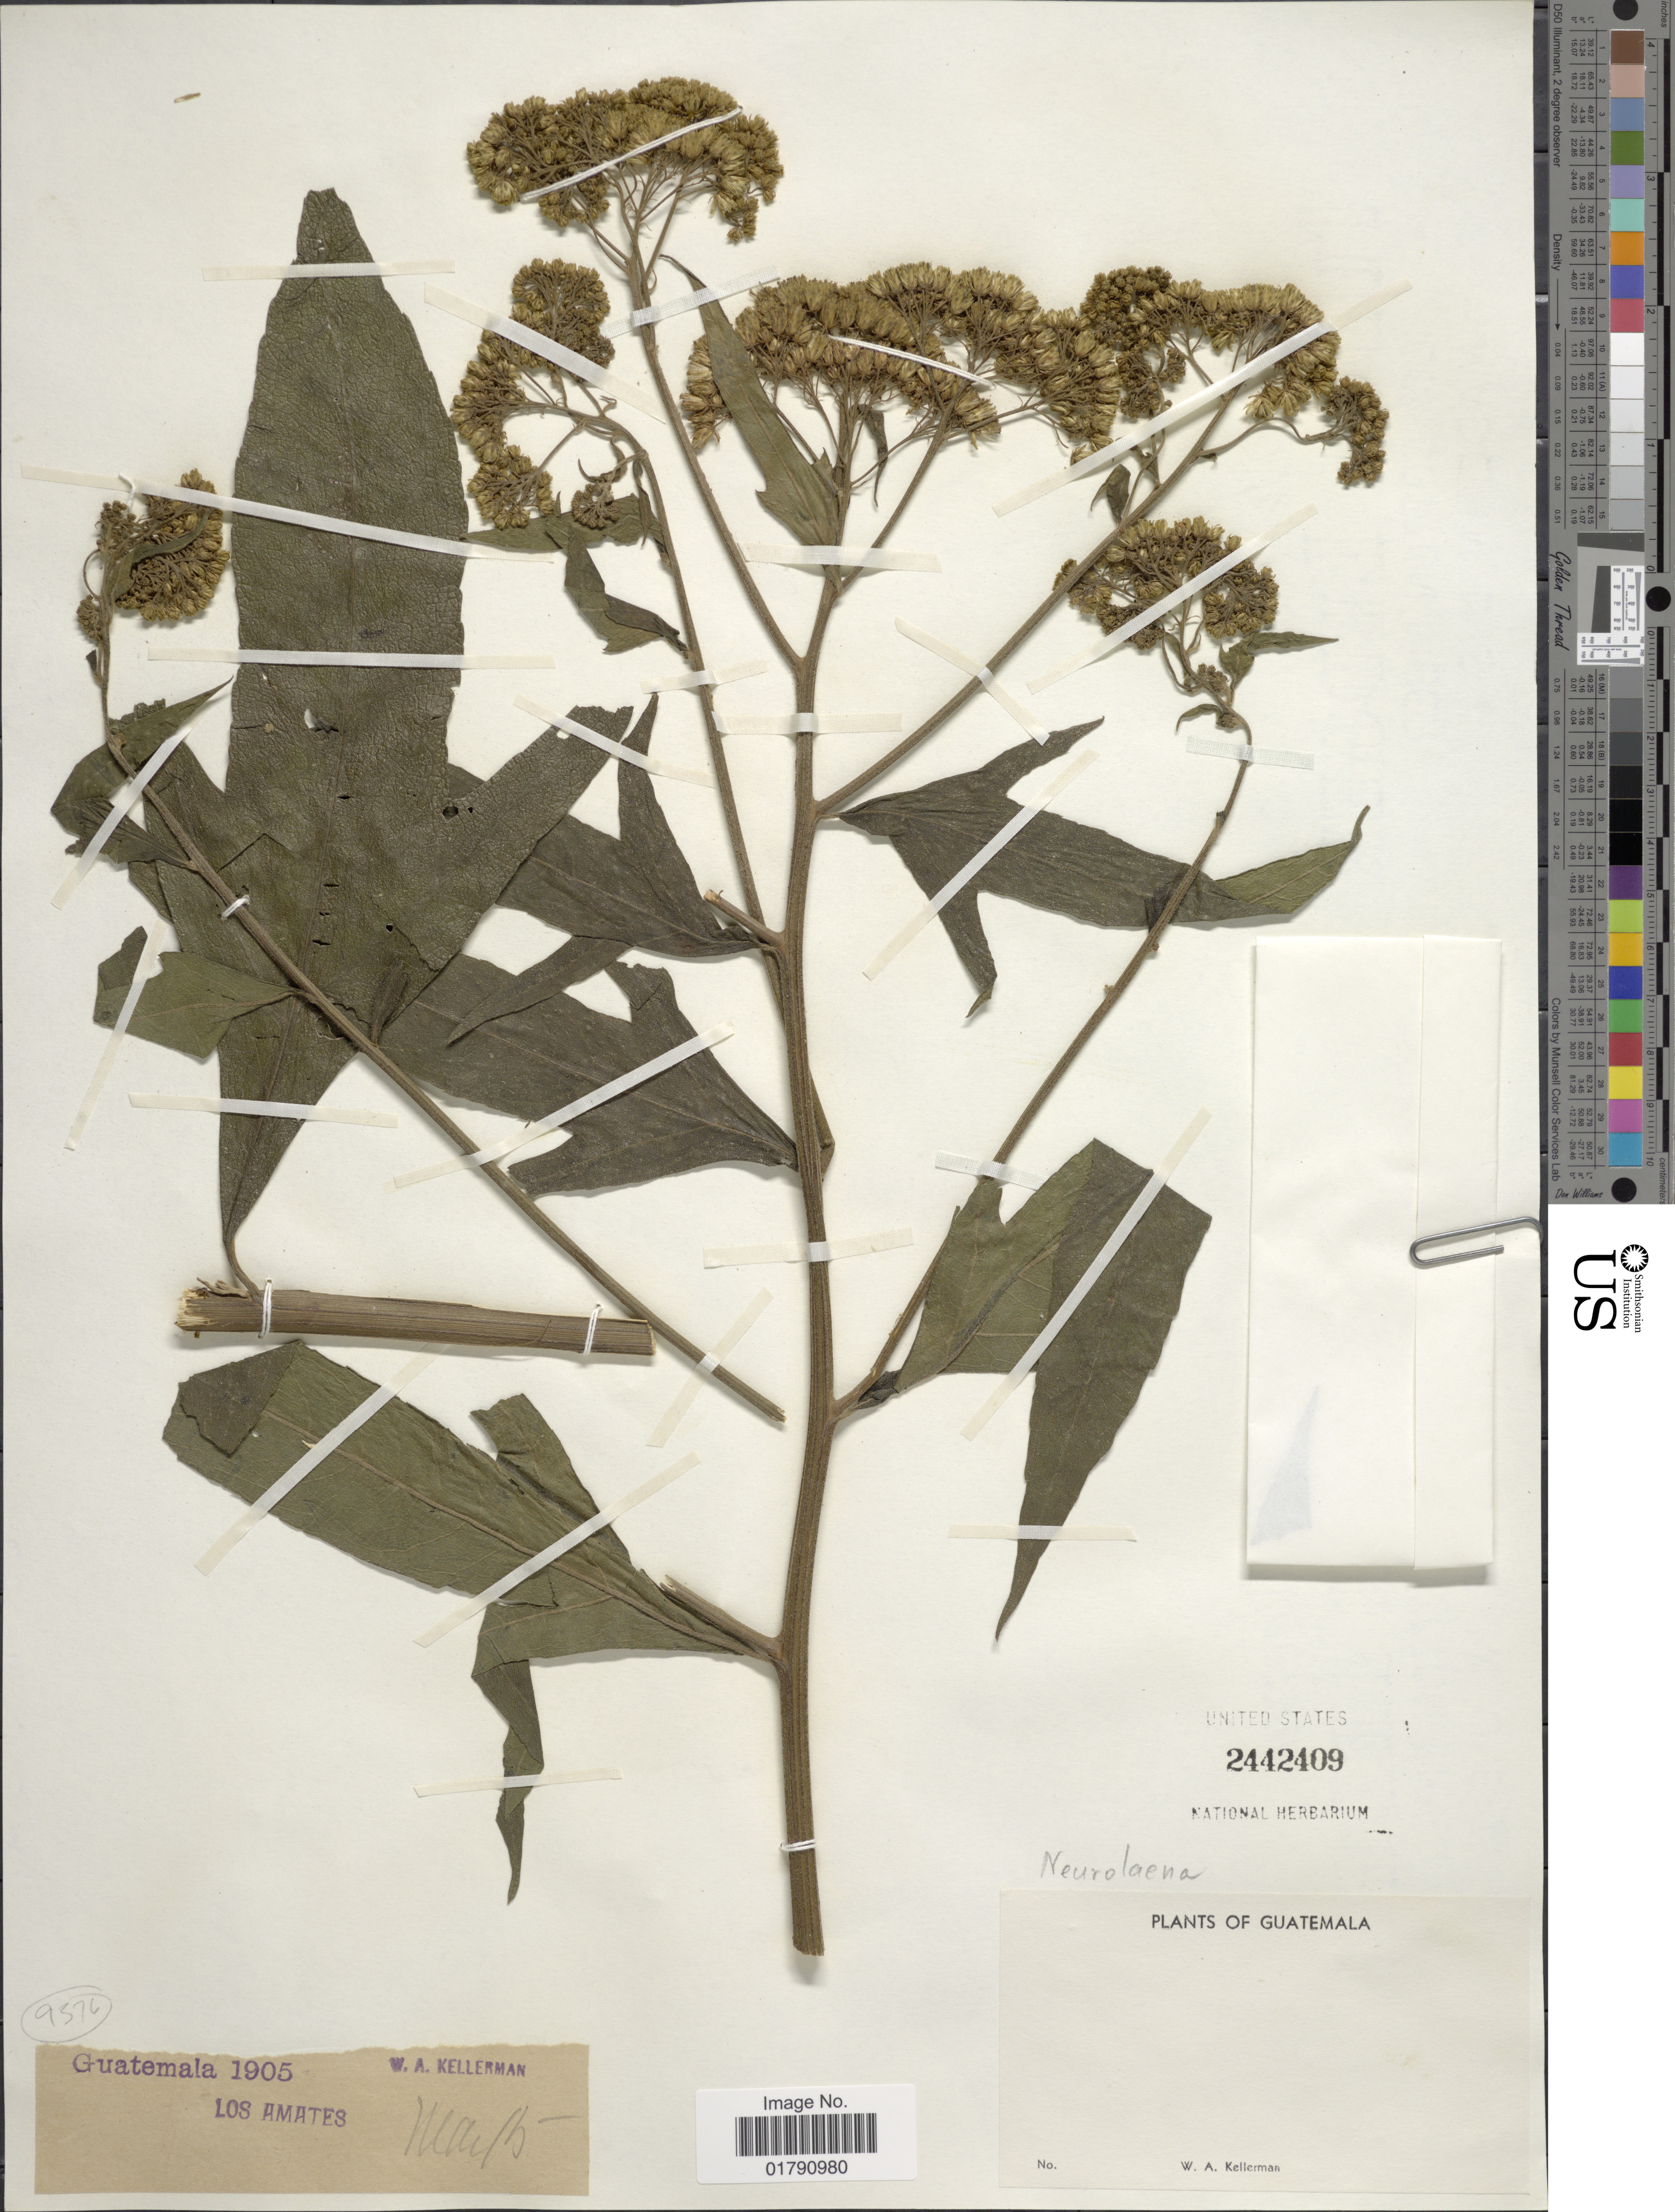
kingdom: Plantae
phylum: Tracheophyta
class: Magnoliopsida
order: Asterales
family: Asteraceae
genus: Neurolaena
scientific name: Neurolaena lobata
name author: (L.) R. Br. ex Cass.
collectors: W. Kellerman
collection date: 1905-05-05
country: Guatemala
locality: Los Amates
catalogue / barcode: US 2442409